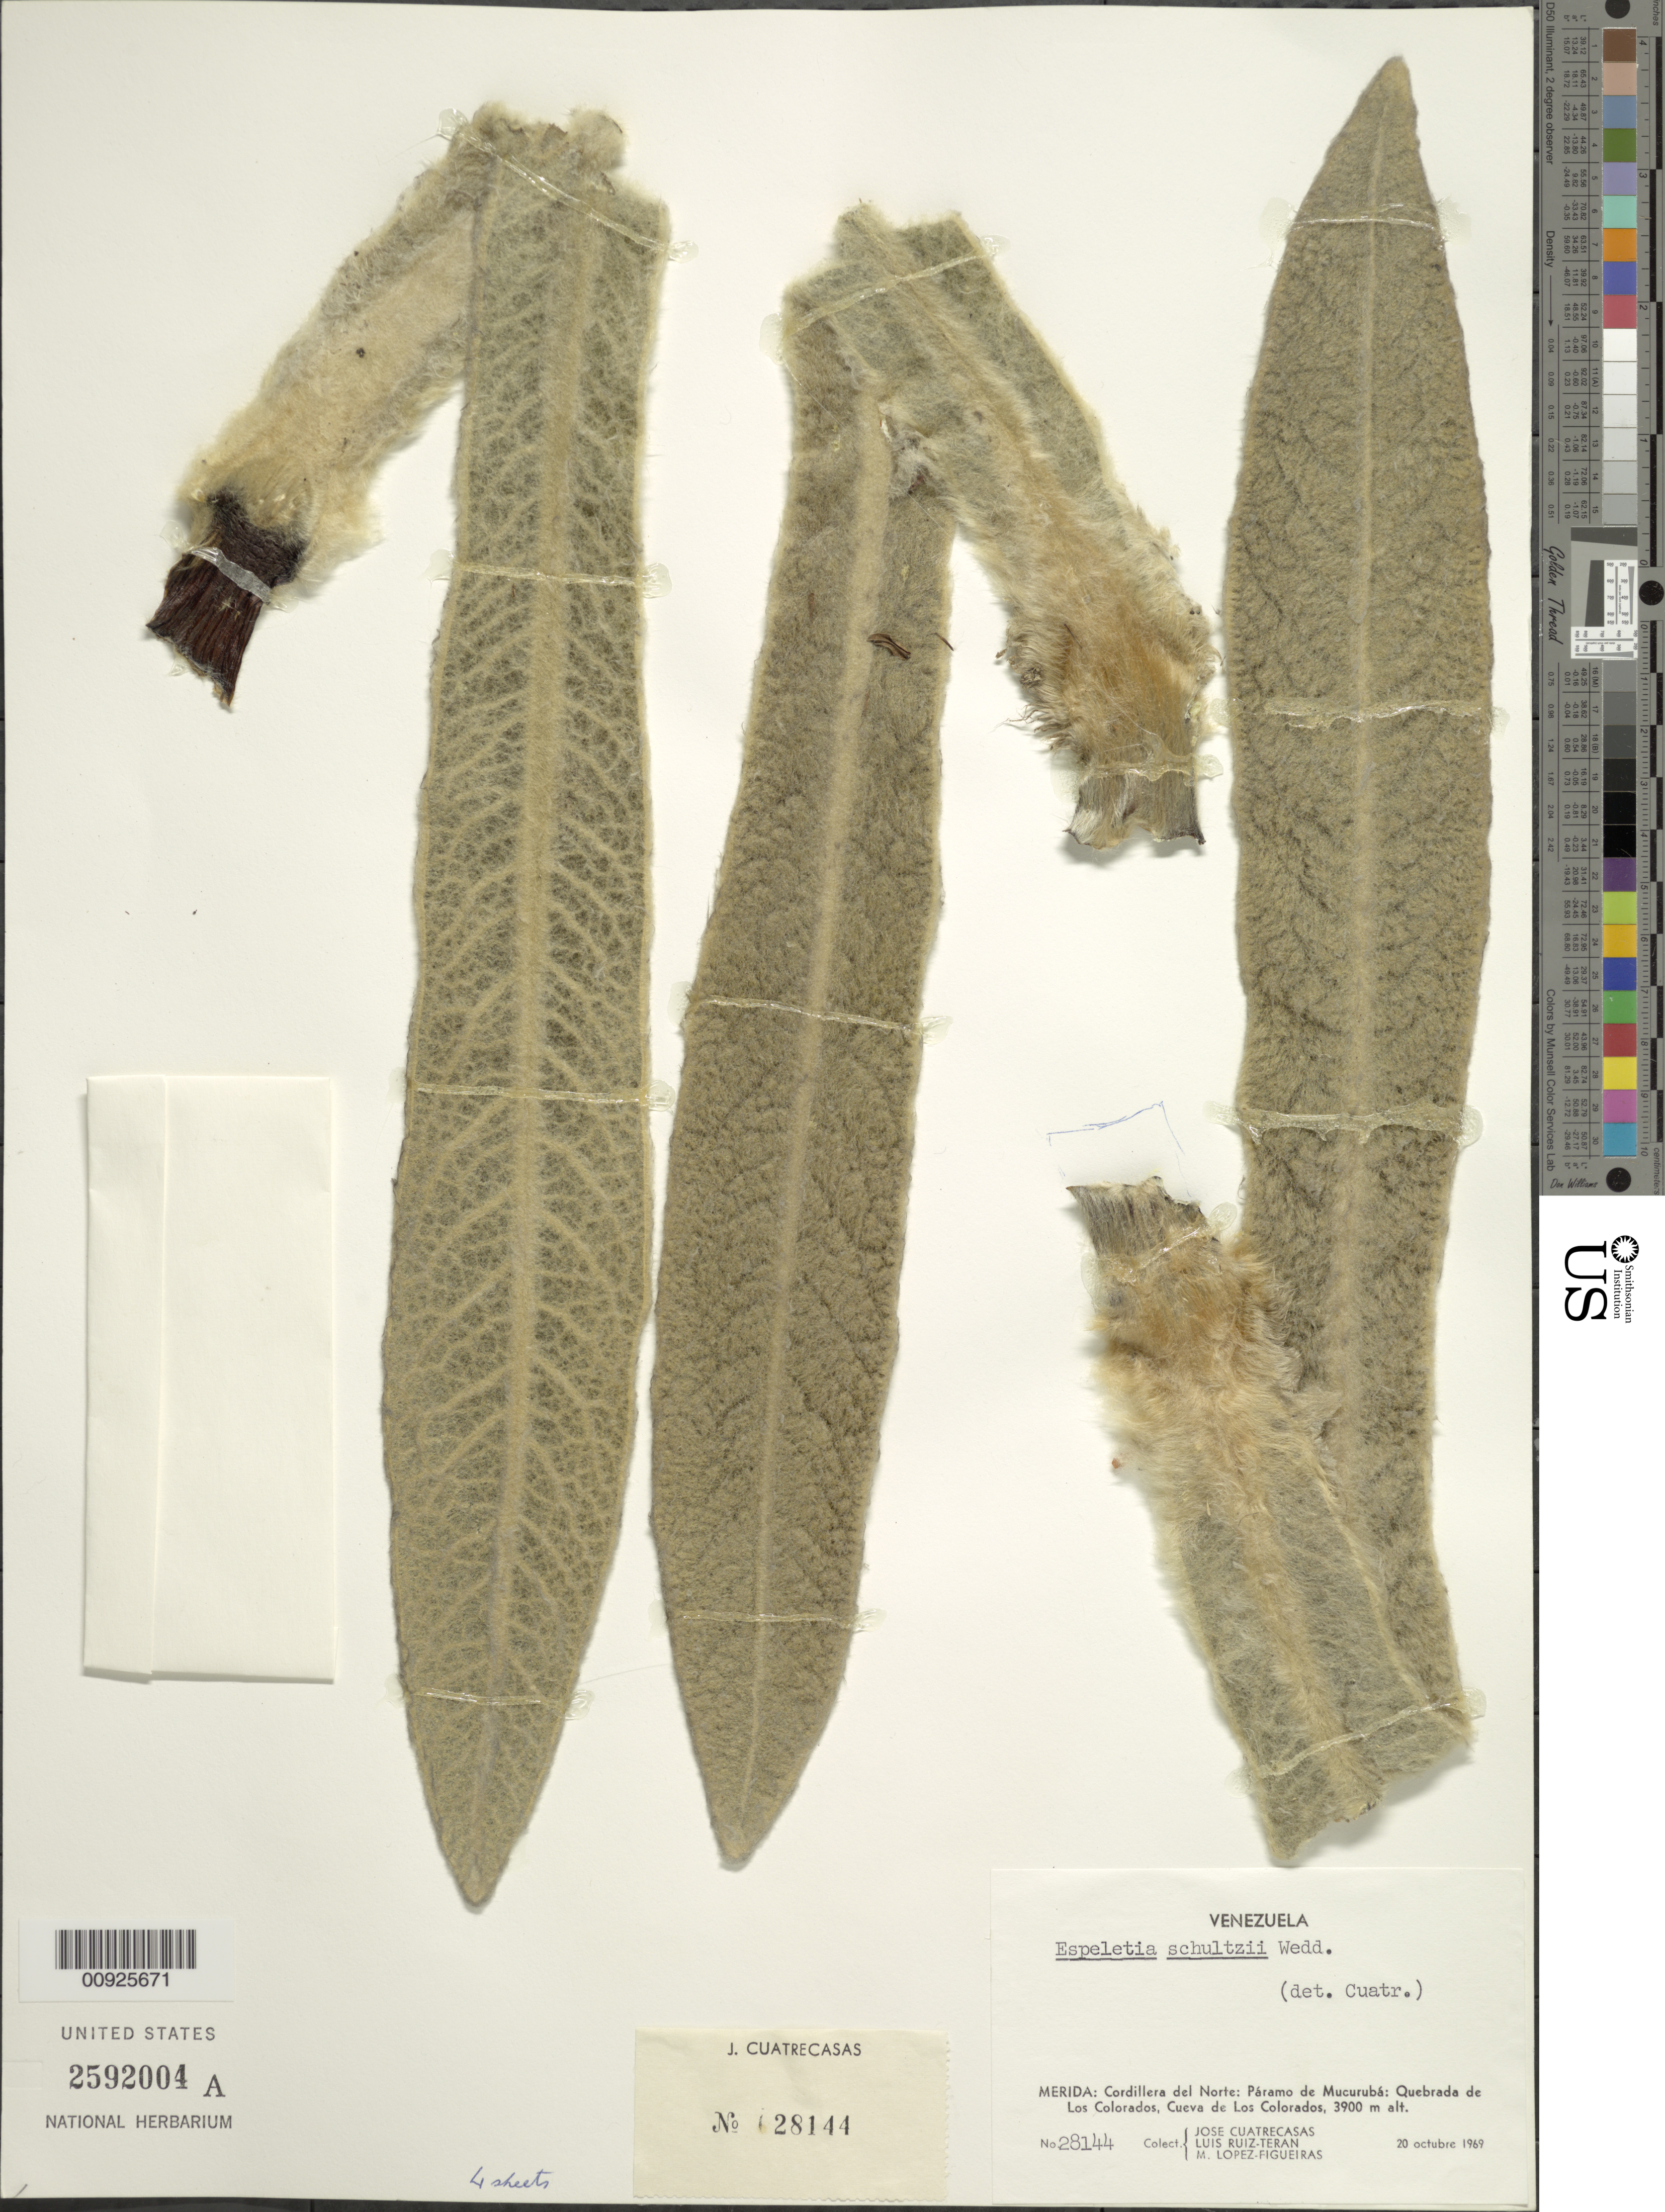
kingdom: Plantae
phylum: Tracheophyta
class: Magnoliopsida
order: Asterales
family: Asteraceae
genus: Espeletia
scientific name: Espeletia schultzii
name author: Wedd.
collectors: J. Cuatrecasas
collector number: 28144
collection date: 1969-10-20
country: Venezuela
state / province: Mérida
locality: P. de Mucurubá. Cordillera del Norte, Páramo de Mucuruba. Quebrada de Los Colorados, Cueva de Los Colorados.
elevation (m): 3900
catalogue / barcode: US 2592004A